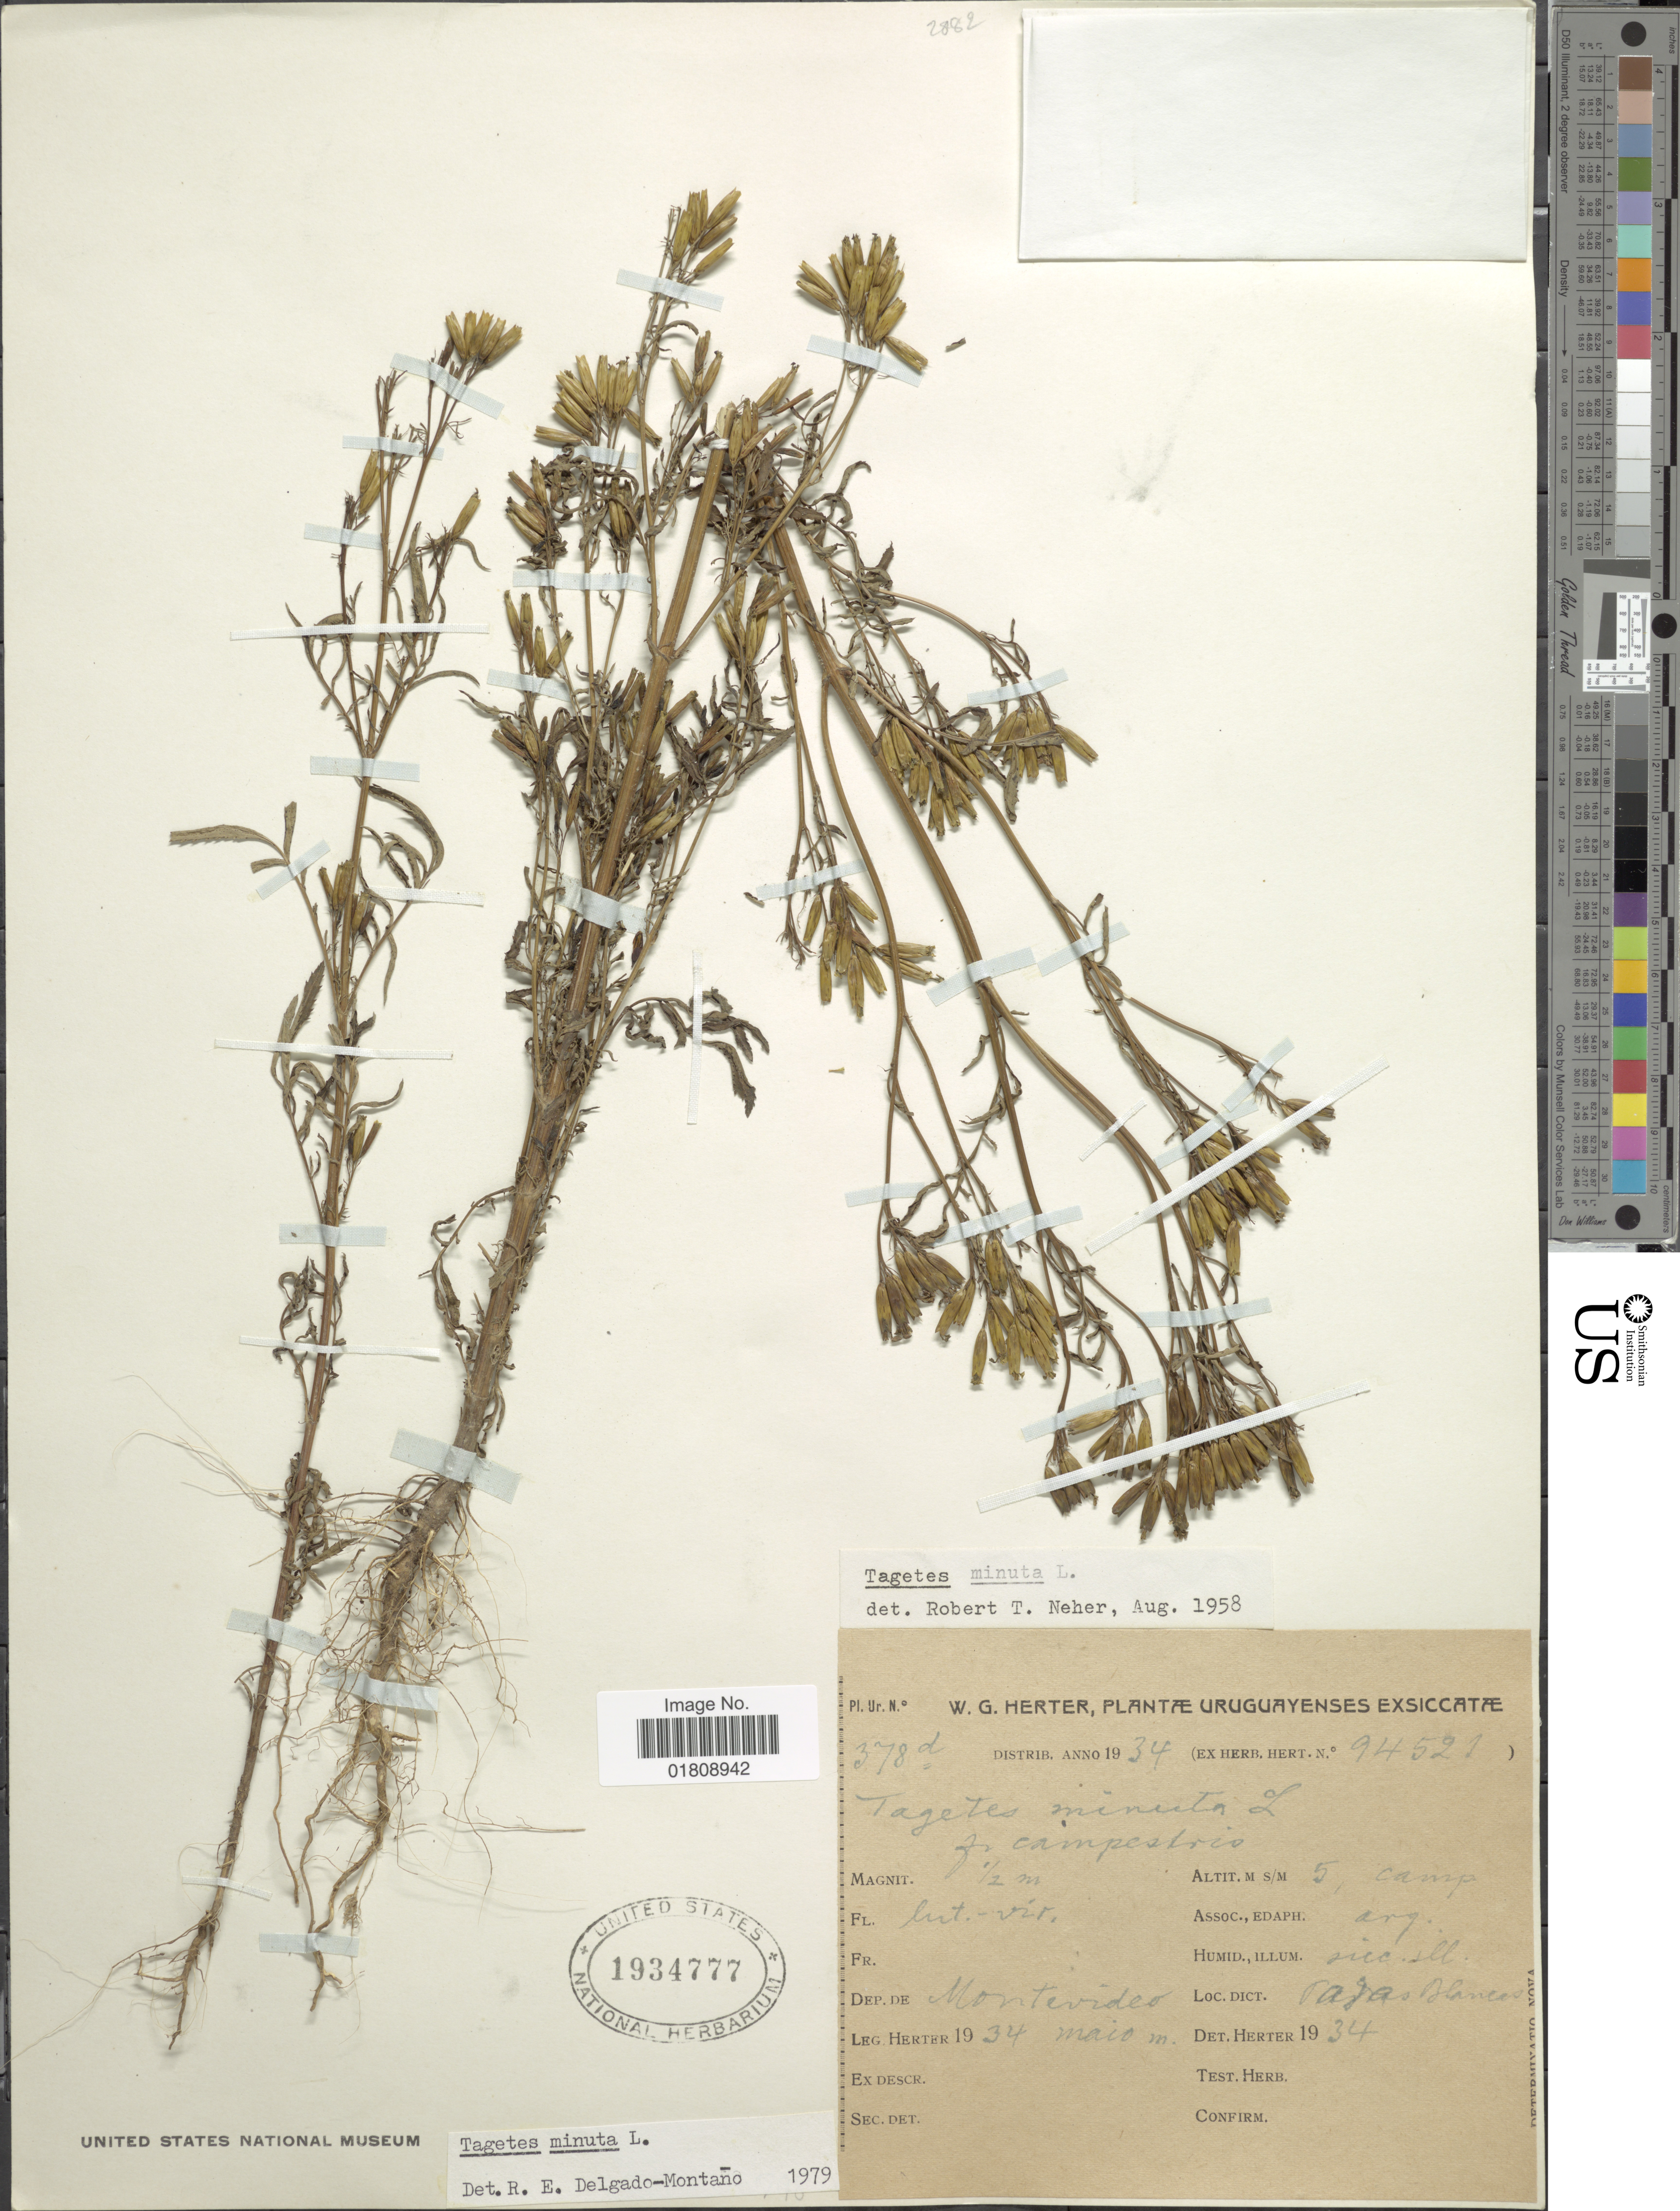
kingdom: Plantae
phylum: Tracheophyta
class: Magnoliopsida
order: Asterales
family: Asteraceae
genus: Tagetes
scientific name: Tagetes minuta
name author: L.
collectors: W. G. Herter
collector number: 378d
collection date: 1934-05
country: Uruguay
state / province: Montevideo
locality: Pasas Blancas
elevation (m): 5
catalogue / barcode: US 1934777